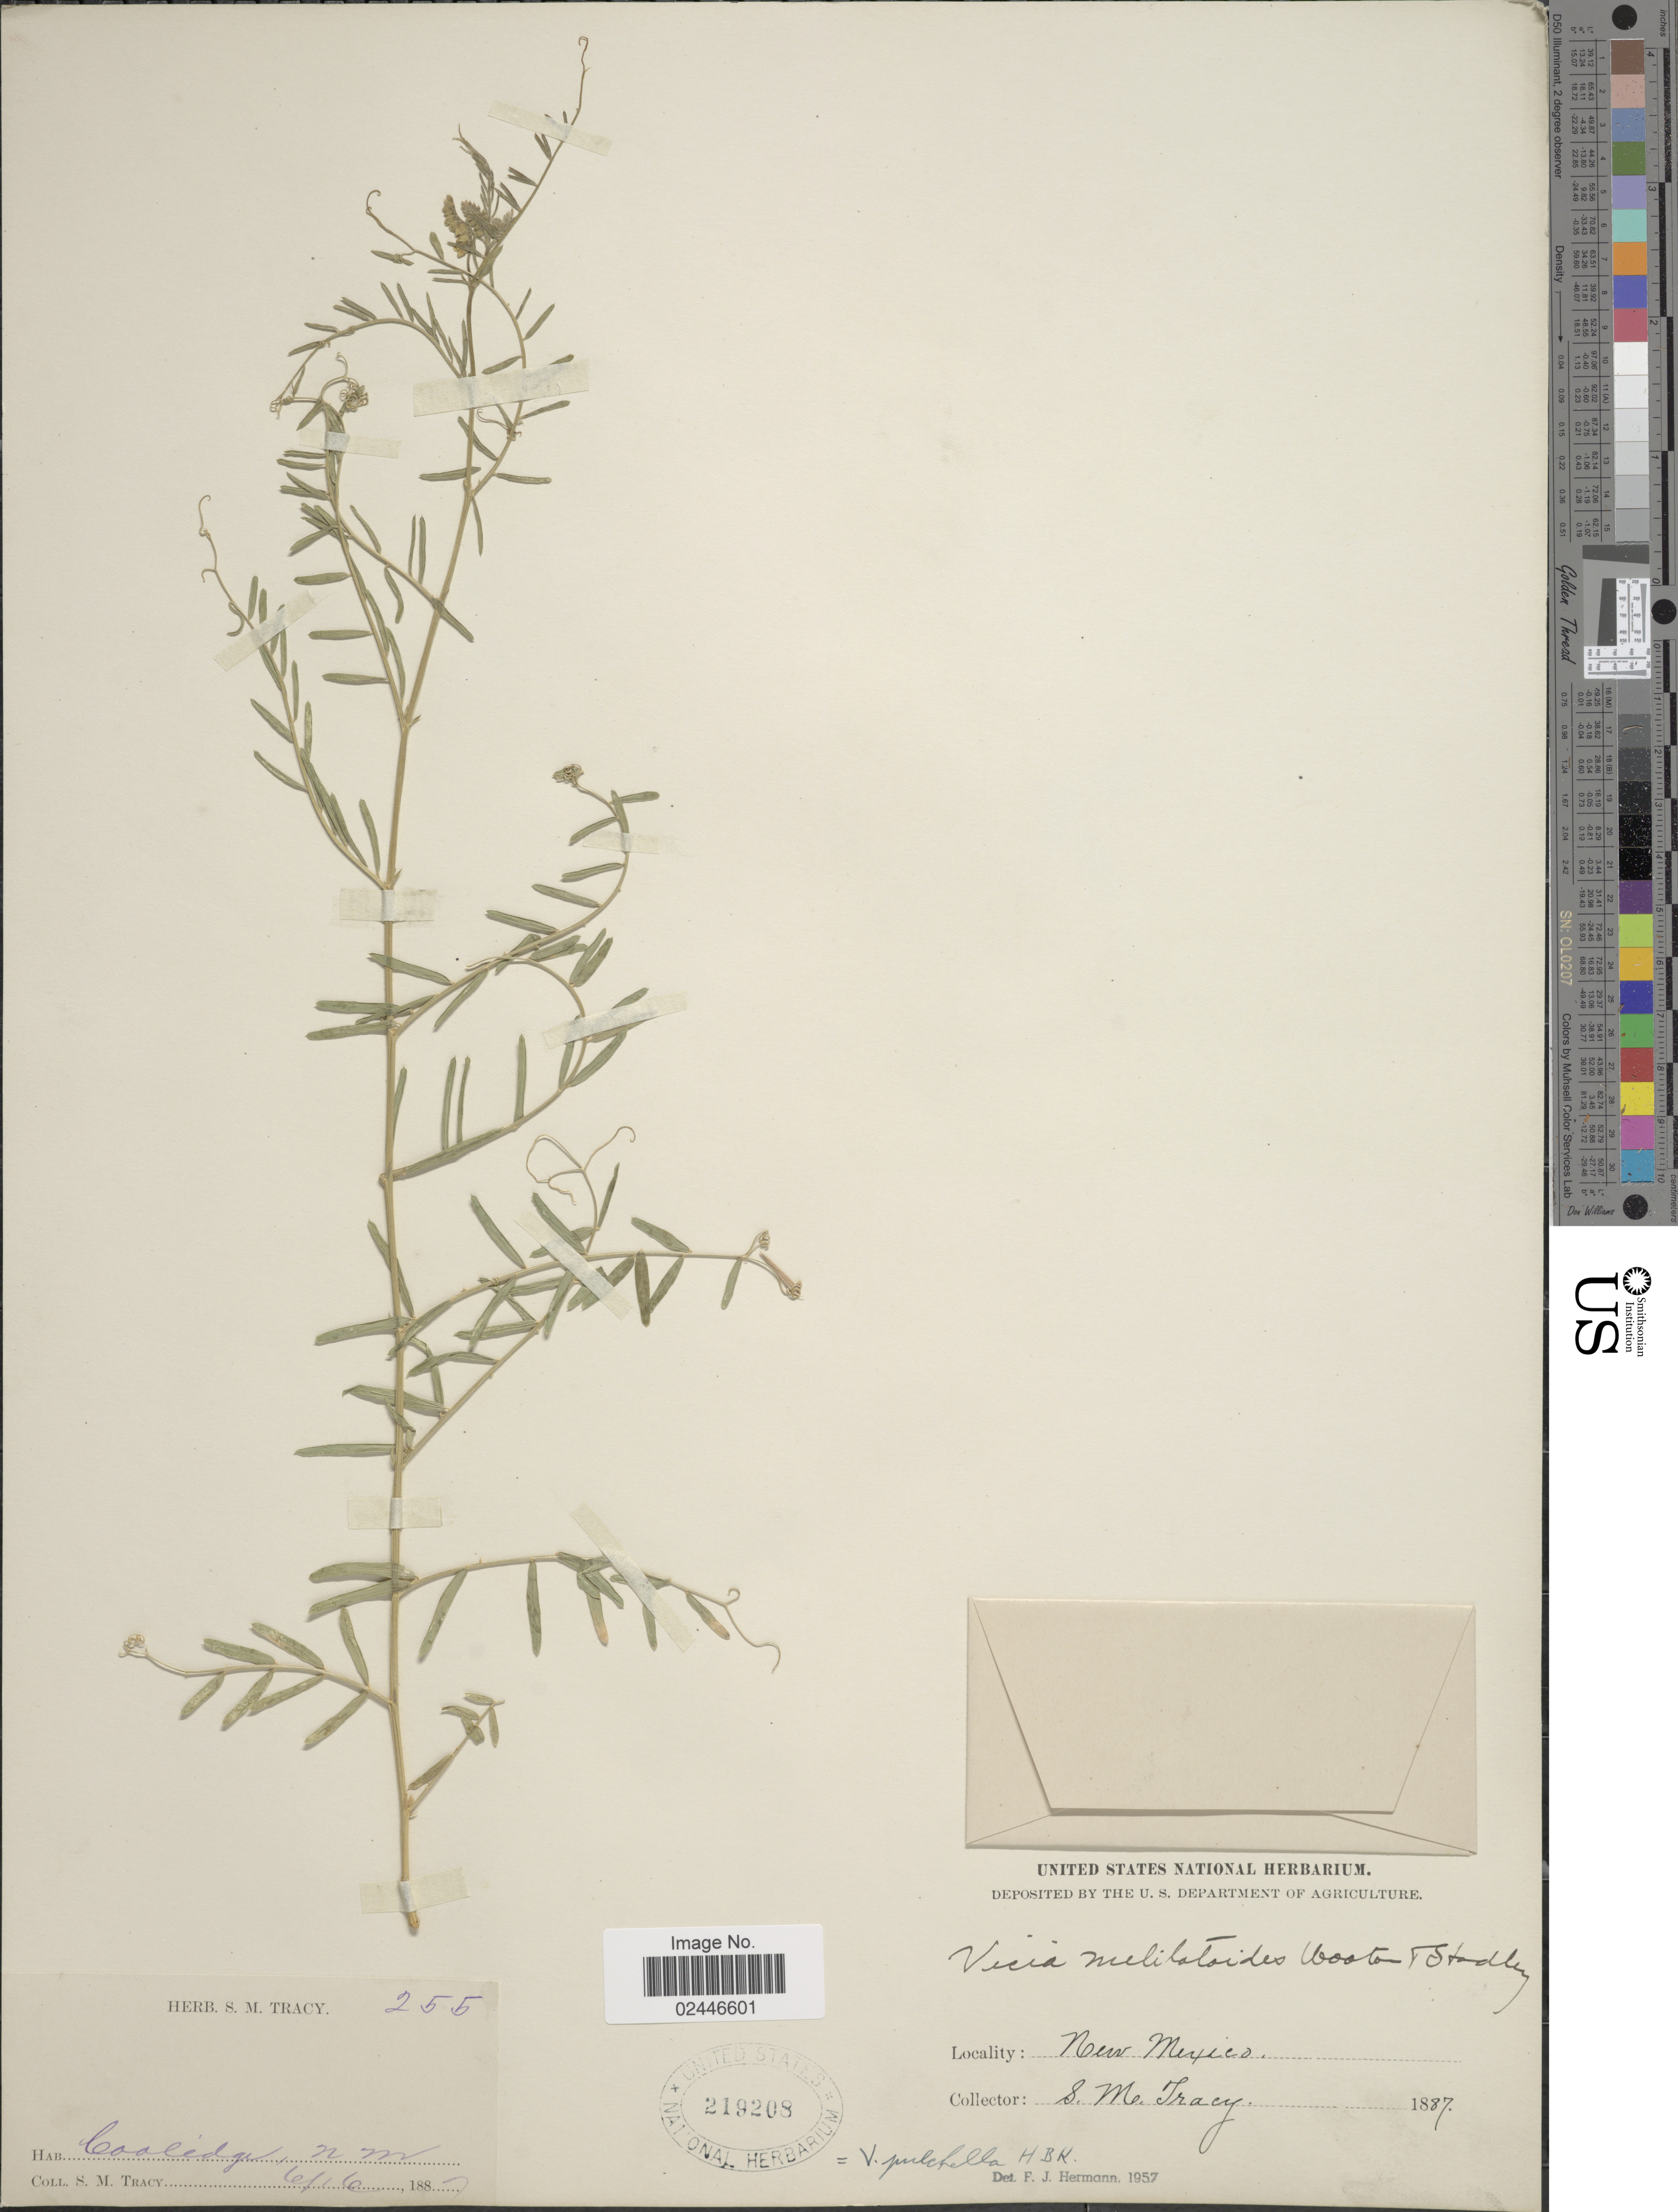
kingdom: Plantae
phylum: Tracheophyta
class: Magnoliopsida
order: Fabales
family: Fabaceae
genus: Vicia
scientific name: Vicia pulchella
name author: Kunth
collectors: S. M. Tracy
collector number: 255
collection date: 1887-06-16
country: United States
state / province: New Mexico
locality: Coolidge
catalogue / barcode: US 219208